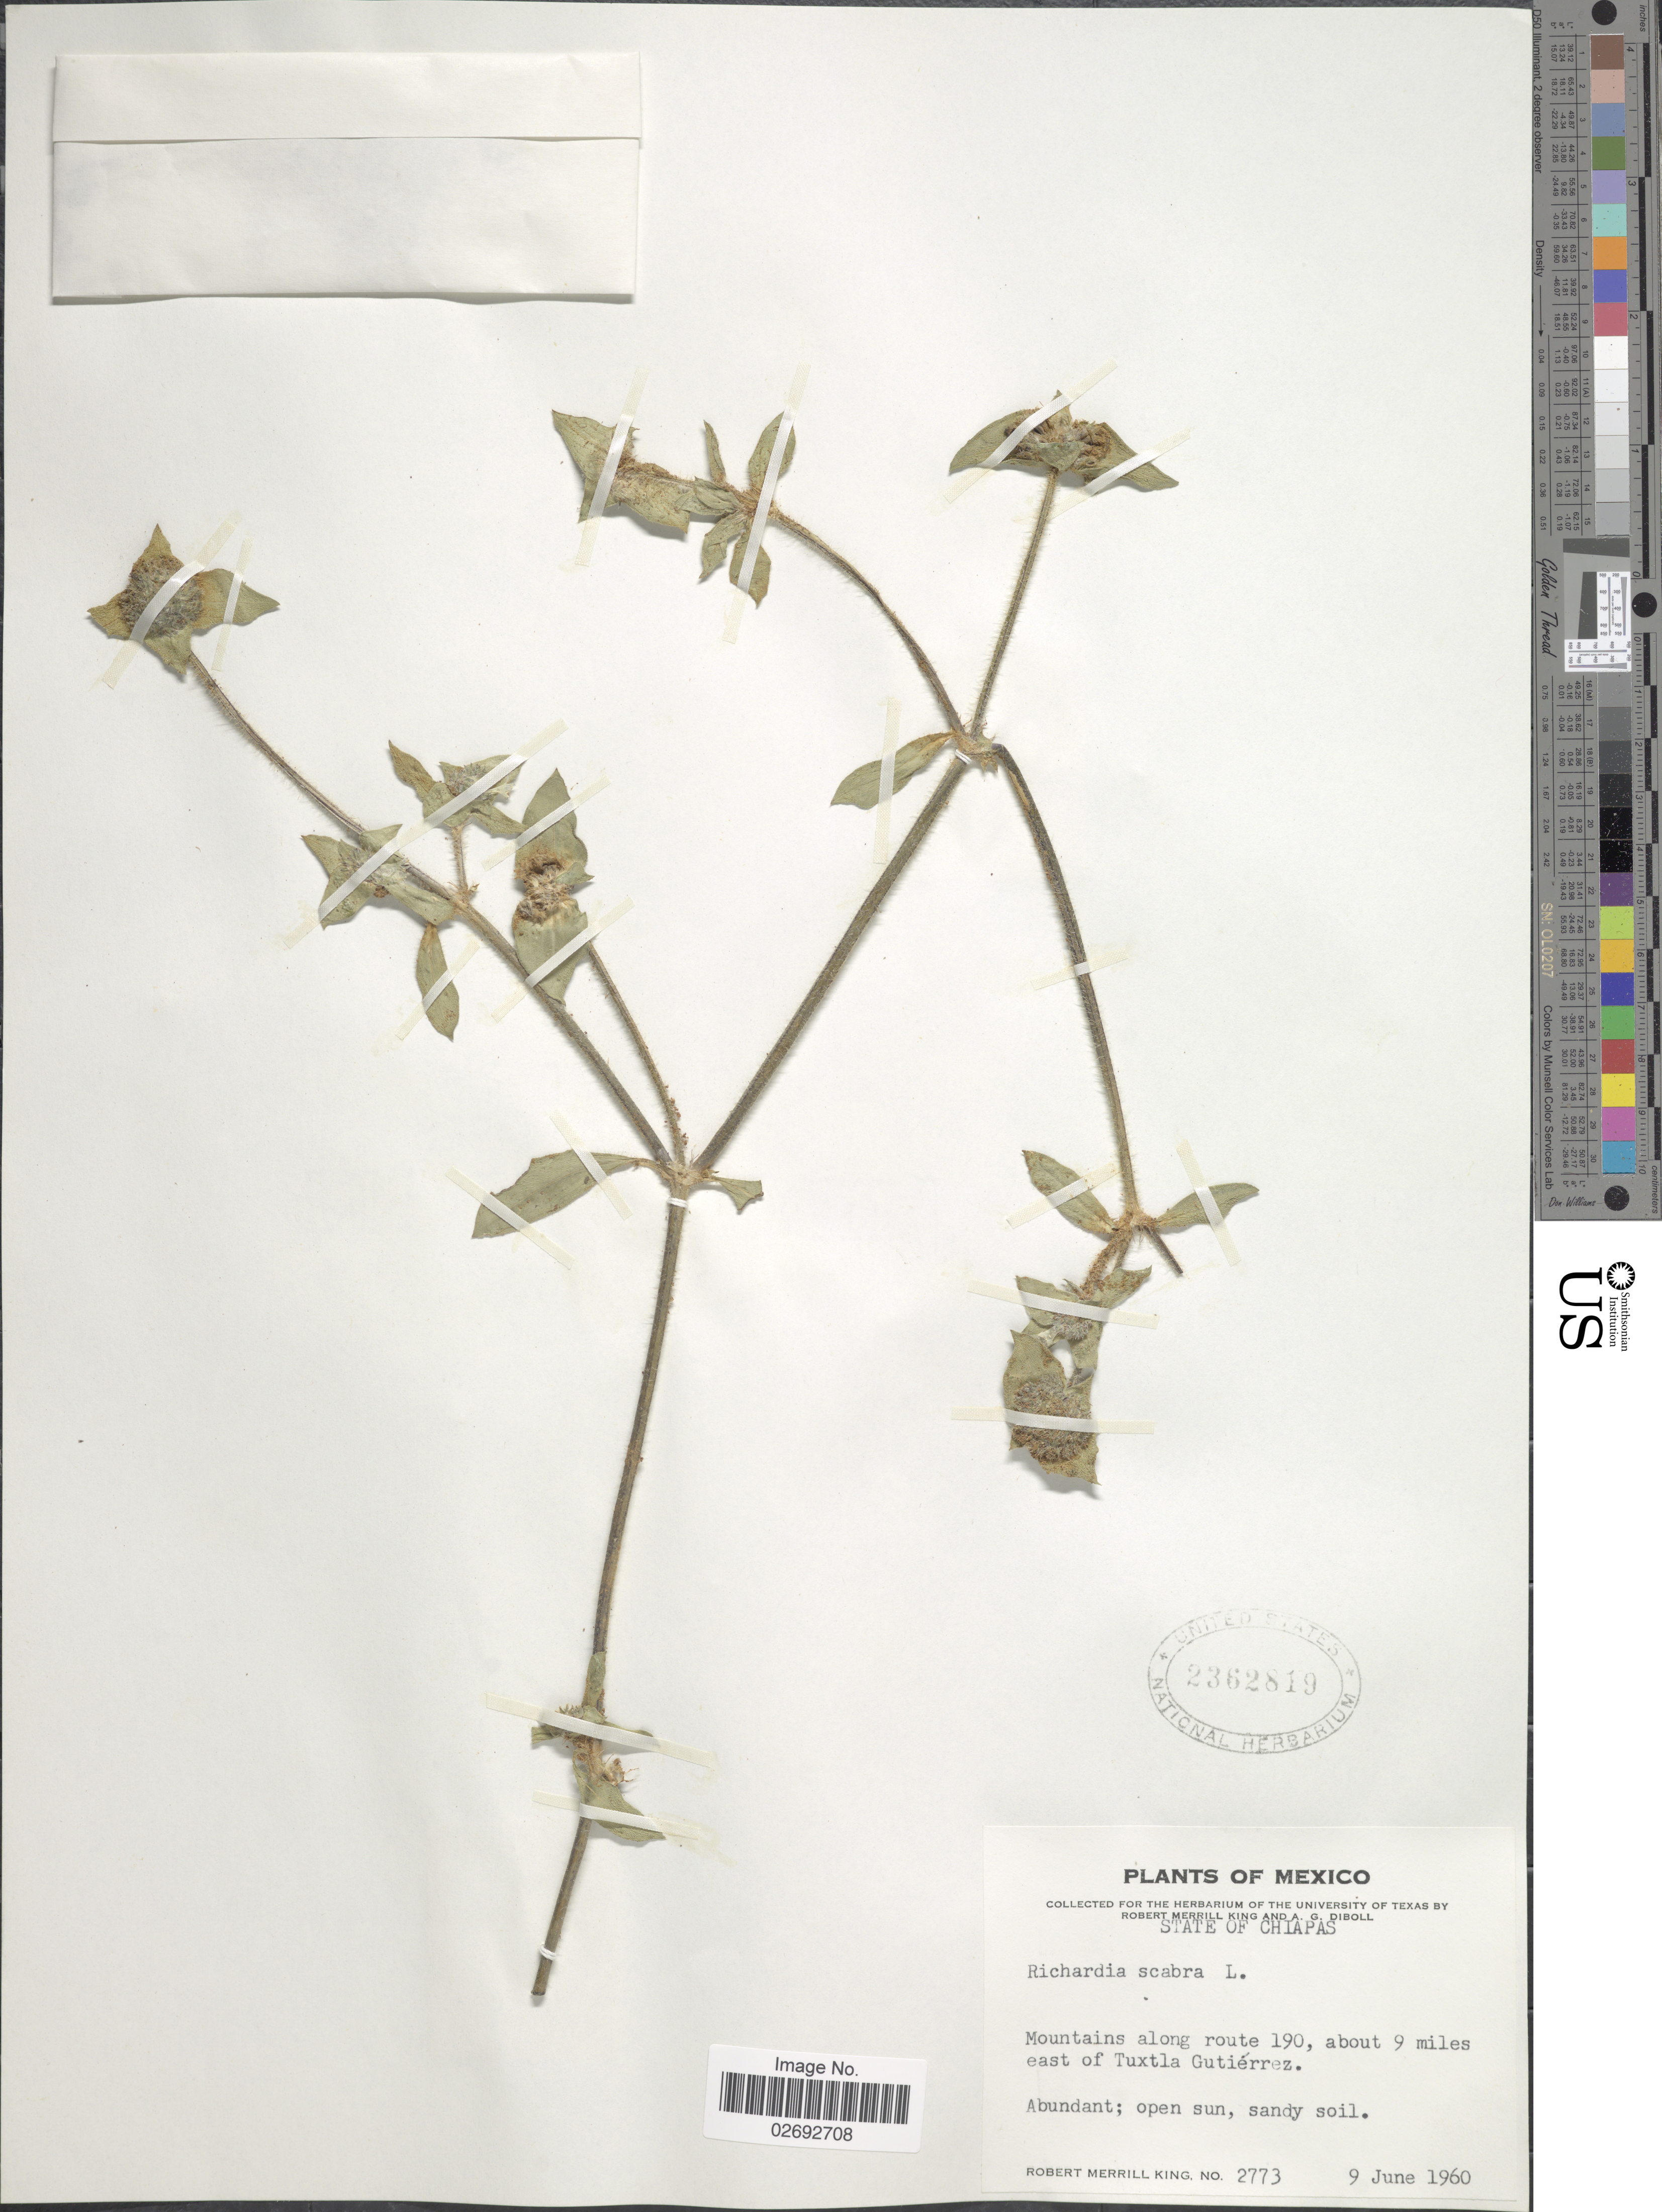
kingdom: Plantae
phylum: Tracheophyta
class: Magnoliopsida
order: Gentianales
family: Rubiaceae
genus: Richardia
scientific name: Richardia scabra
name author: L.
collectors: R. M. King & A. Diboll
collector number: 2773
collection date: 1960-06-09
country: Mexico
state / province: Chiapas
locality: Mountains along route 190, about 9 miles east of Tuxtla Gutierrez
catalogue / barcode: US 2362819